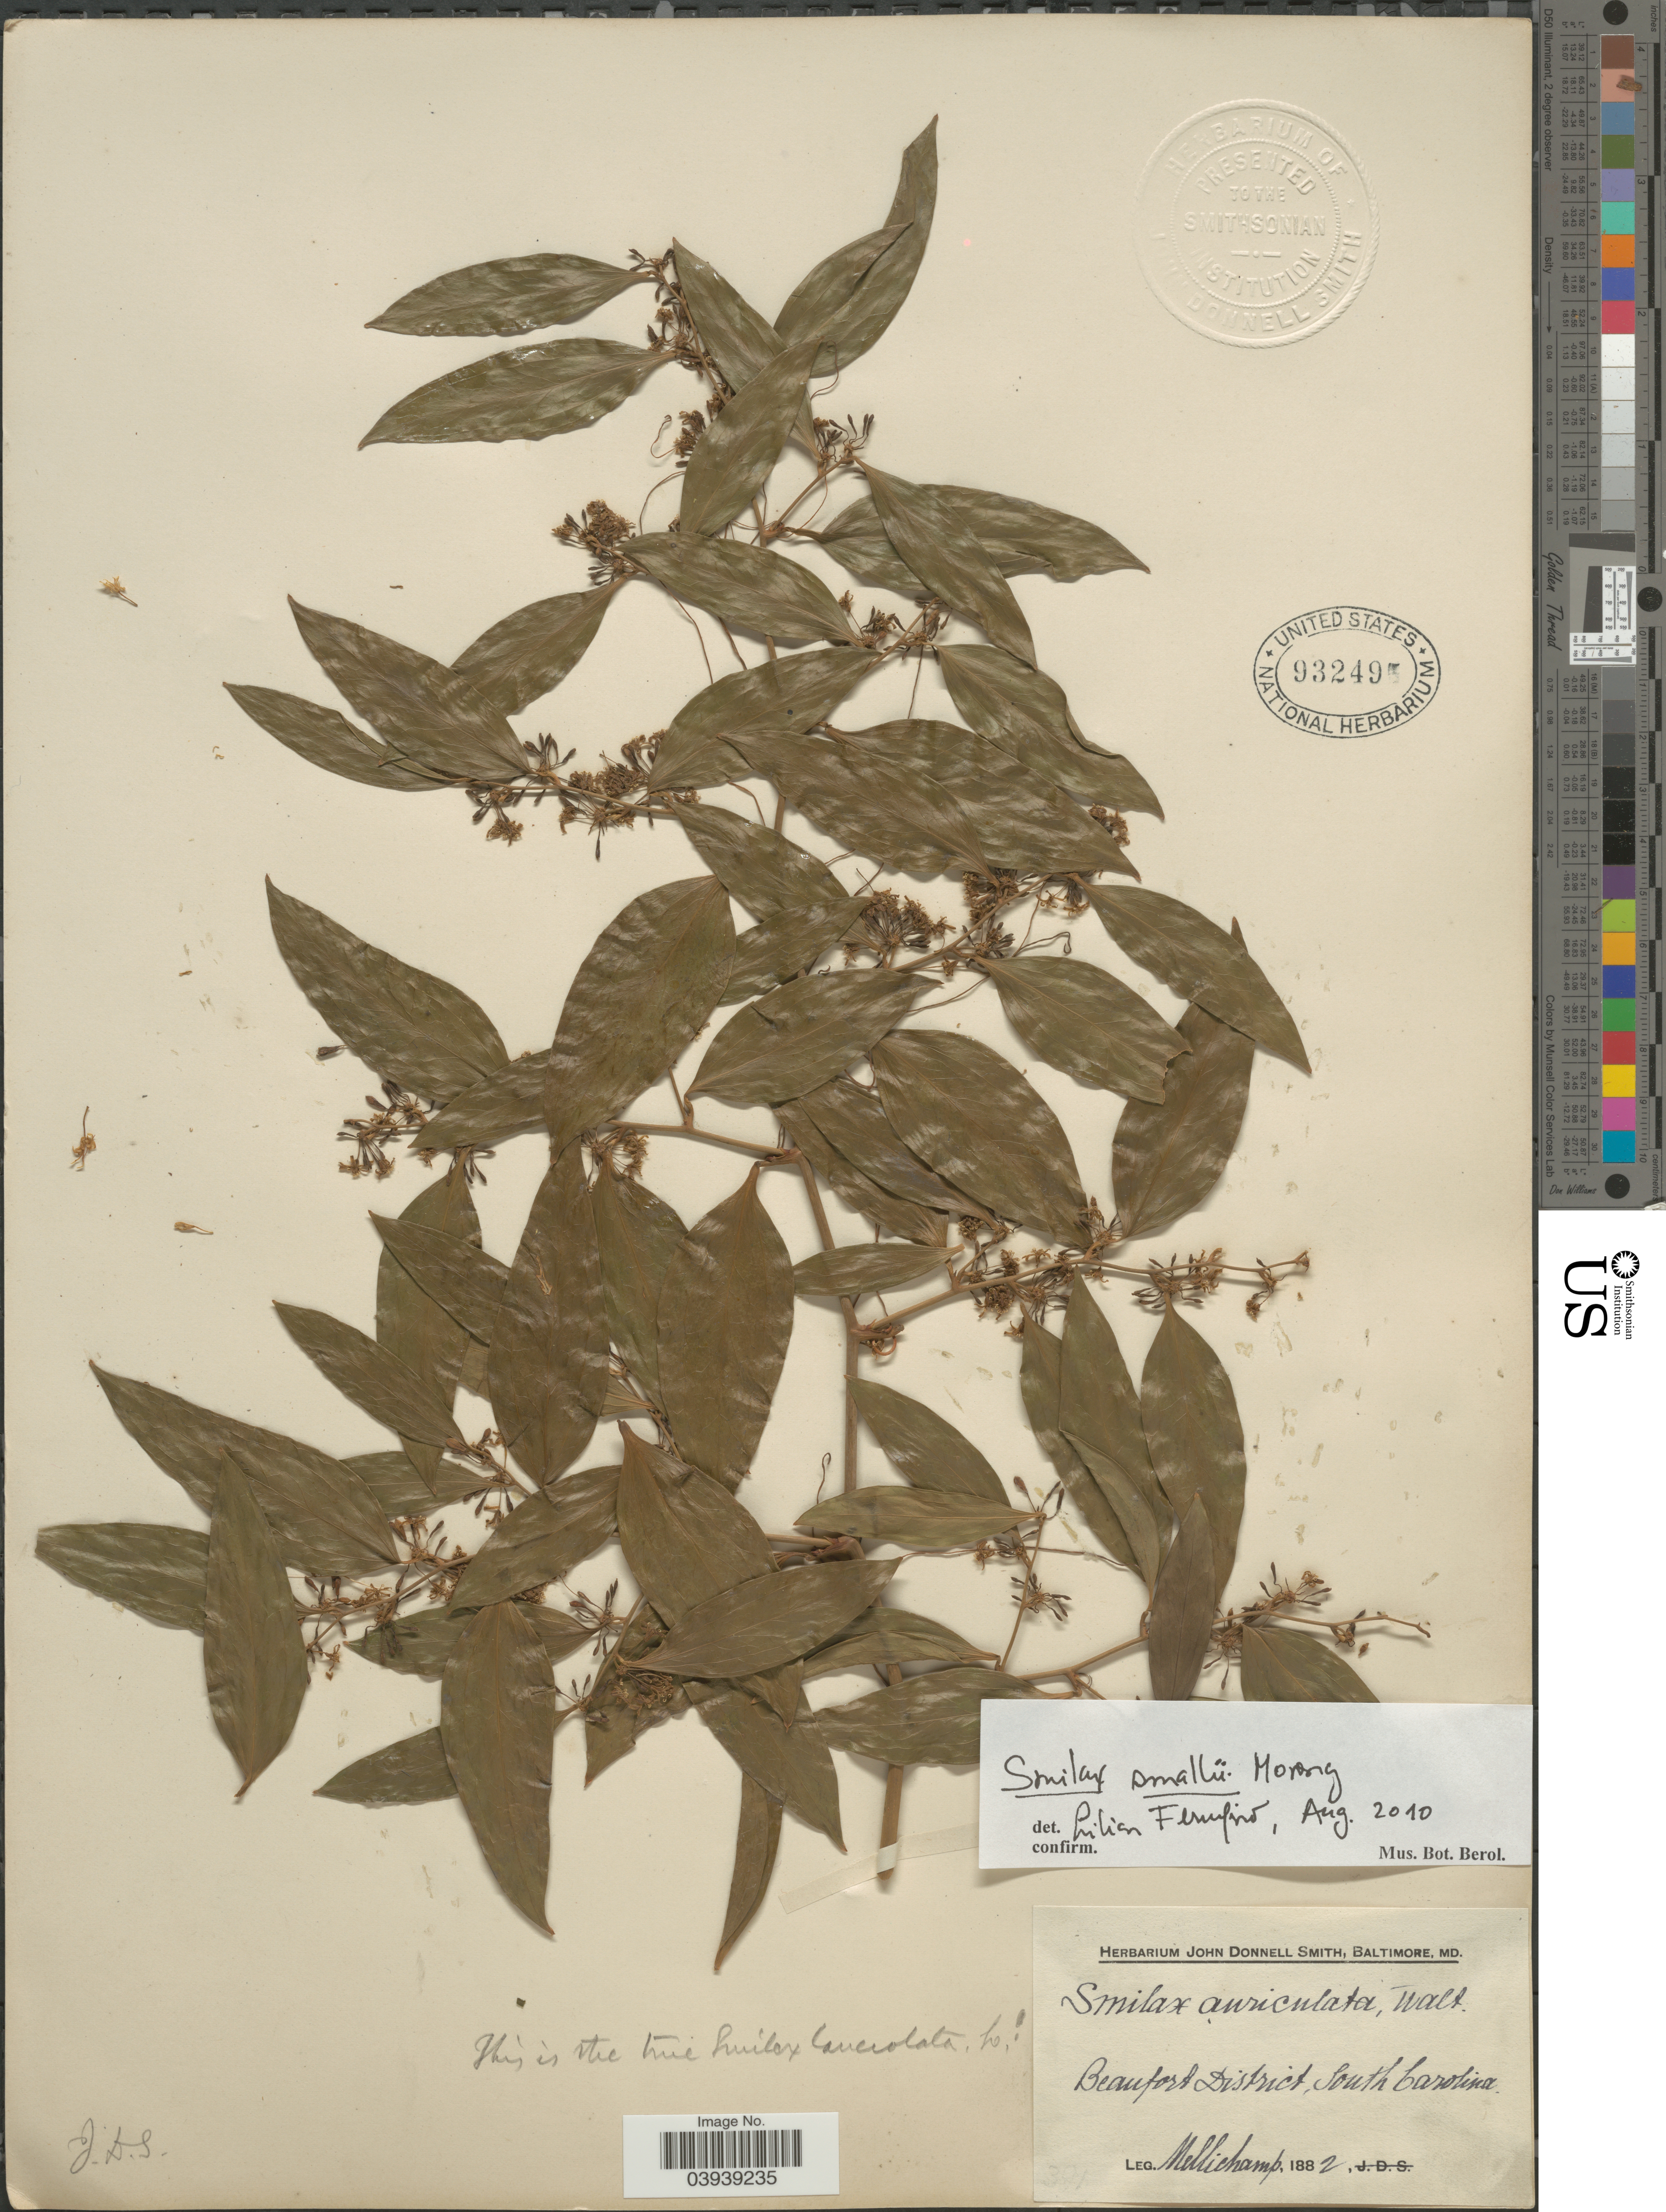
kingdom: Plantae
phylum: Tracheophyta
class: Liliopsida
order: Liliales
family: Smilacaceae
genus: Smilax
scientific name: Smilax smallii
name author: Morong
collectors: -. Mellichamp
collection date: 1882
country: United States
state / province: South Carolina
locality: Beaufort District.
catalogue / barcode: US 932495